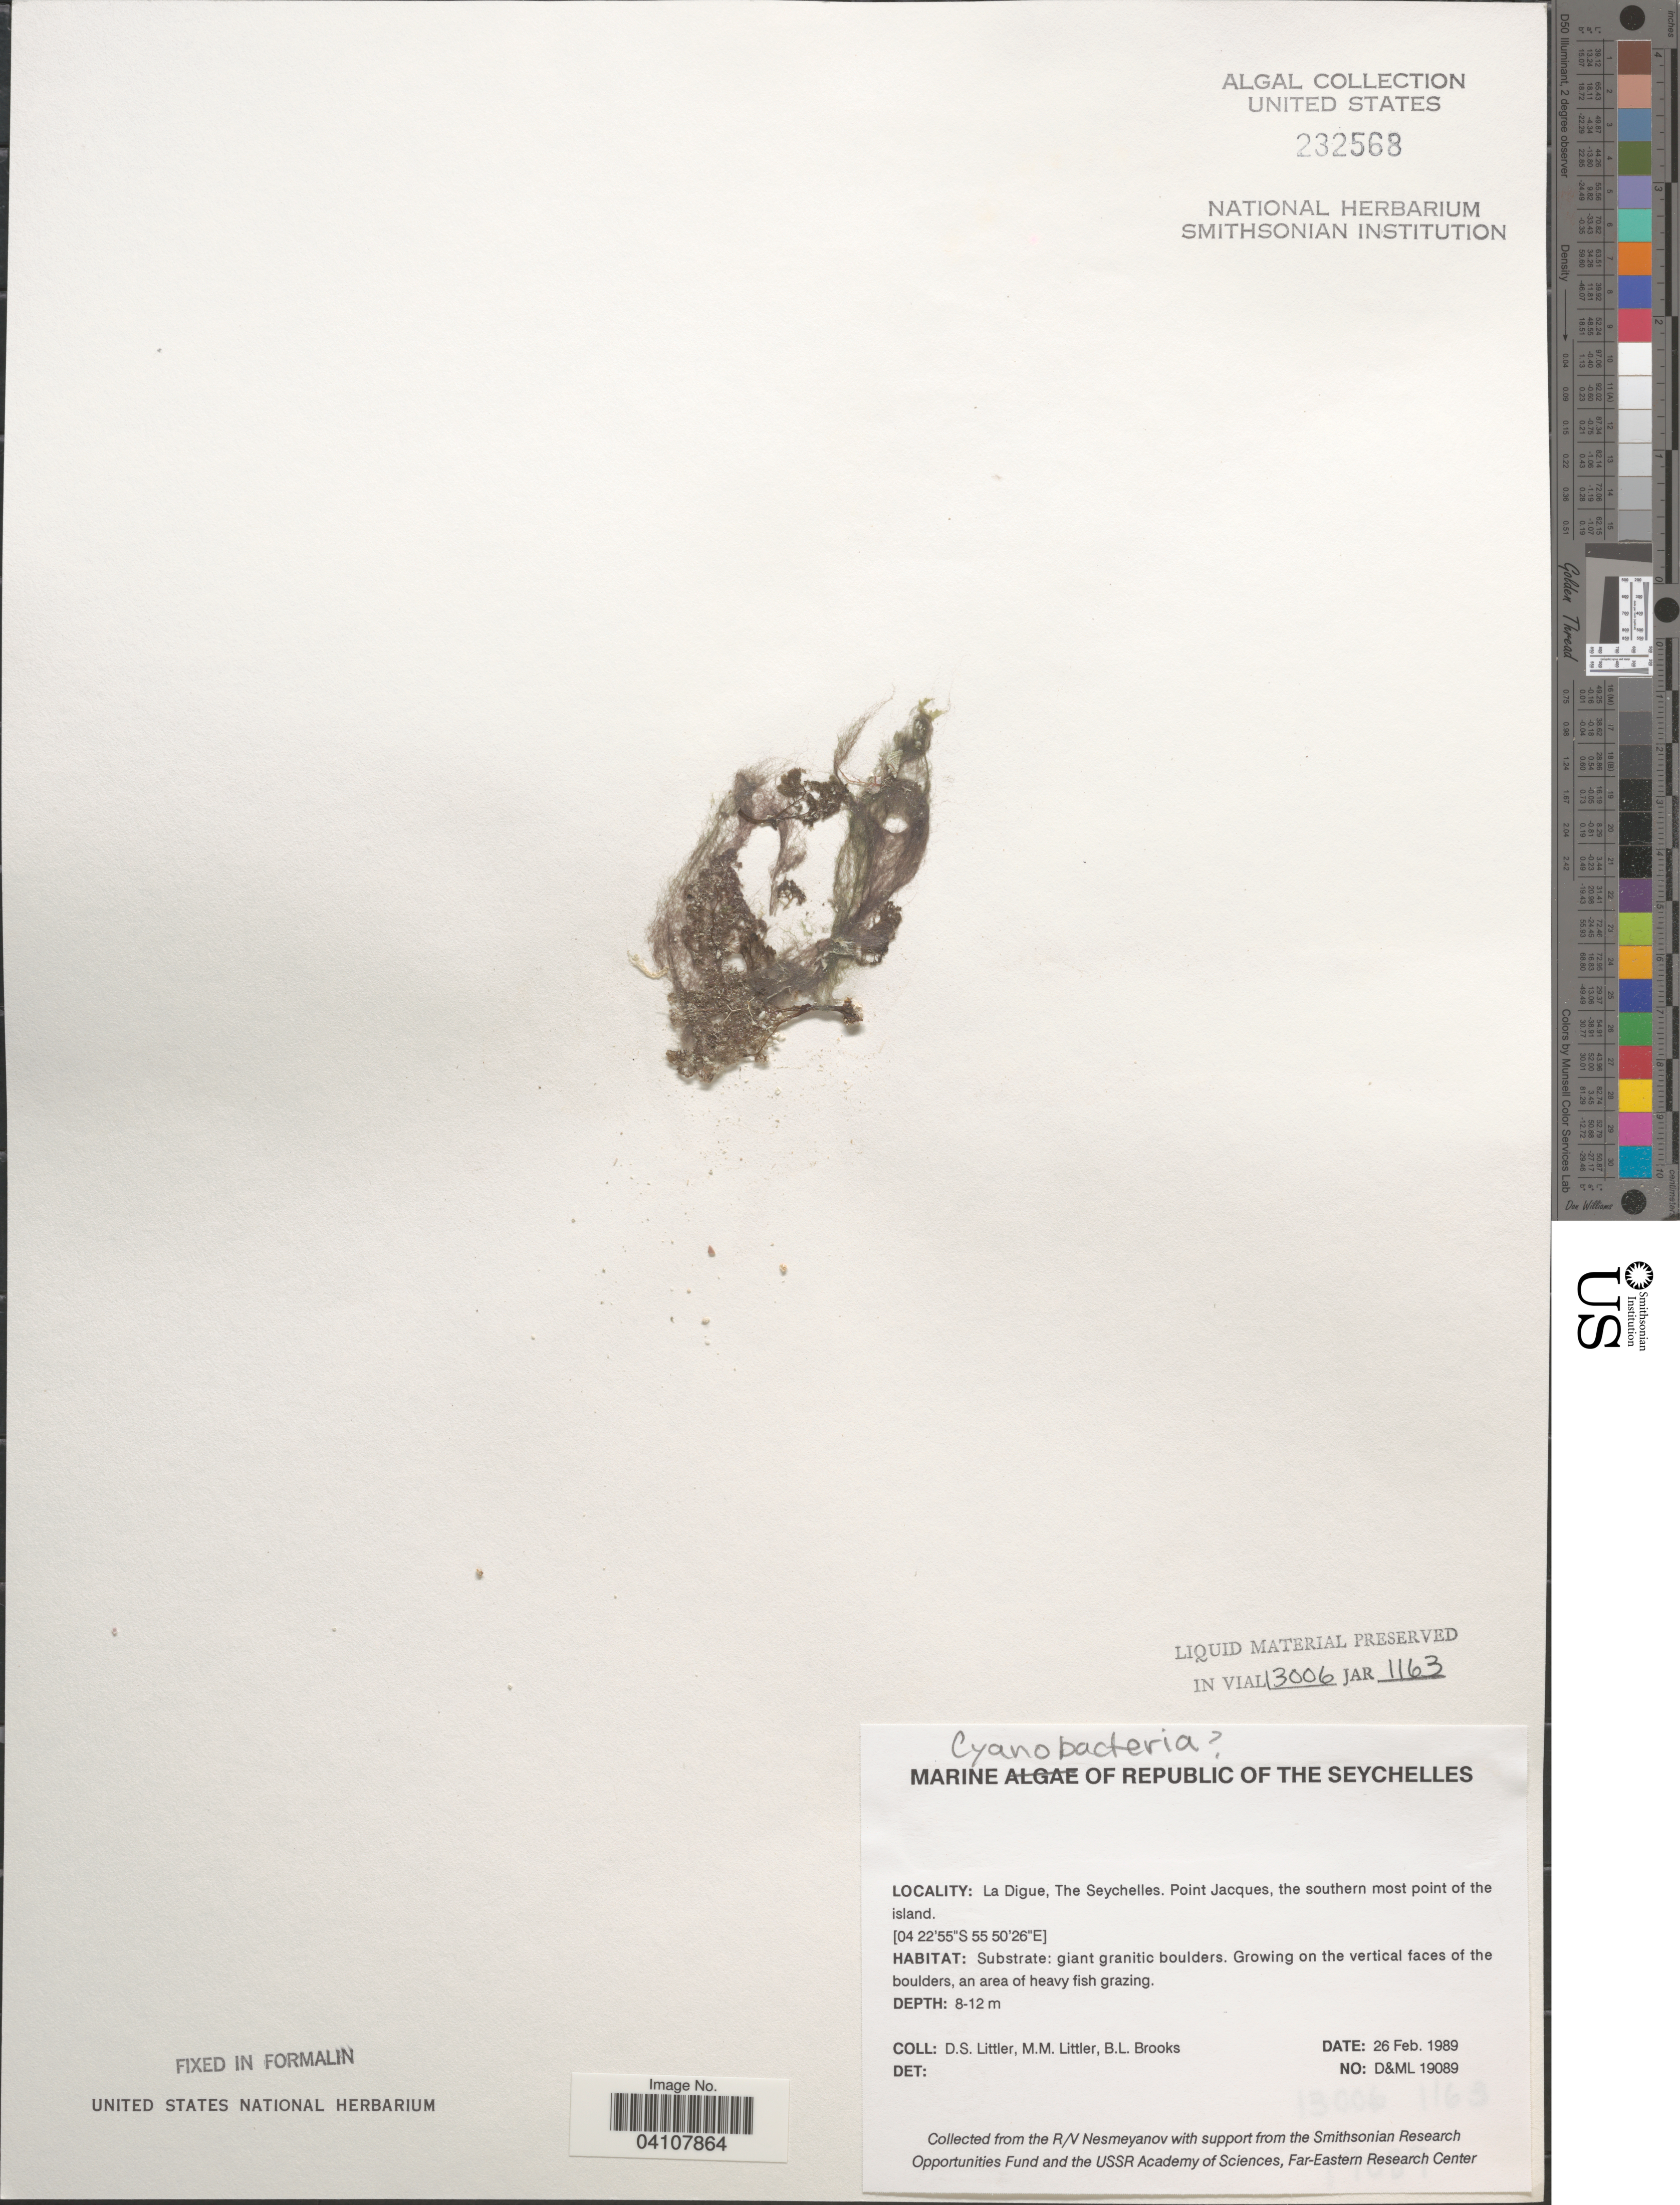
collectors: D. S. Littler & B. Brooks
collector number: D&ML19089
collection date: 1989-02-26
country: Seychelles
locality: Republic of the Seychelles. La Digue. Point Jacques, the southern most point of the island.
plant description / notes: Liquid material preserved in vial 13006 jar 1163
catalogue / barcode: US 232568